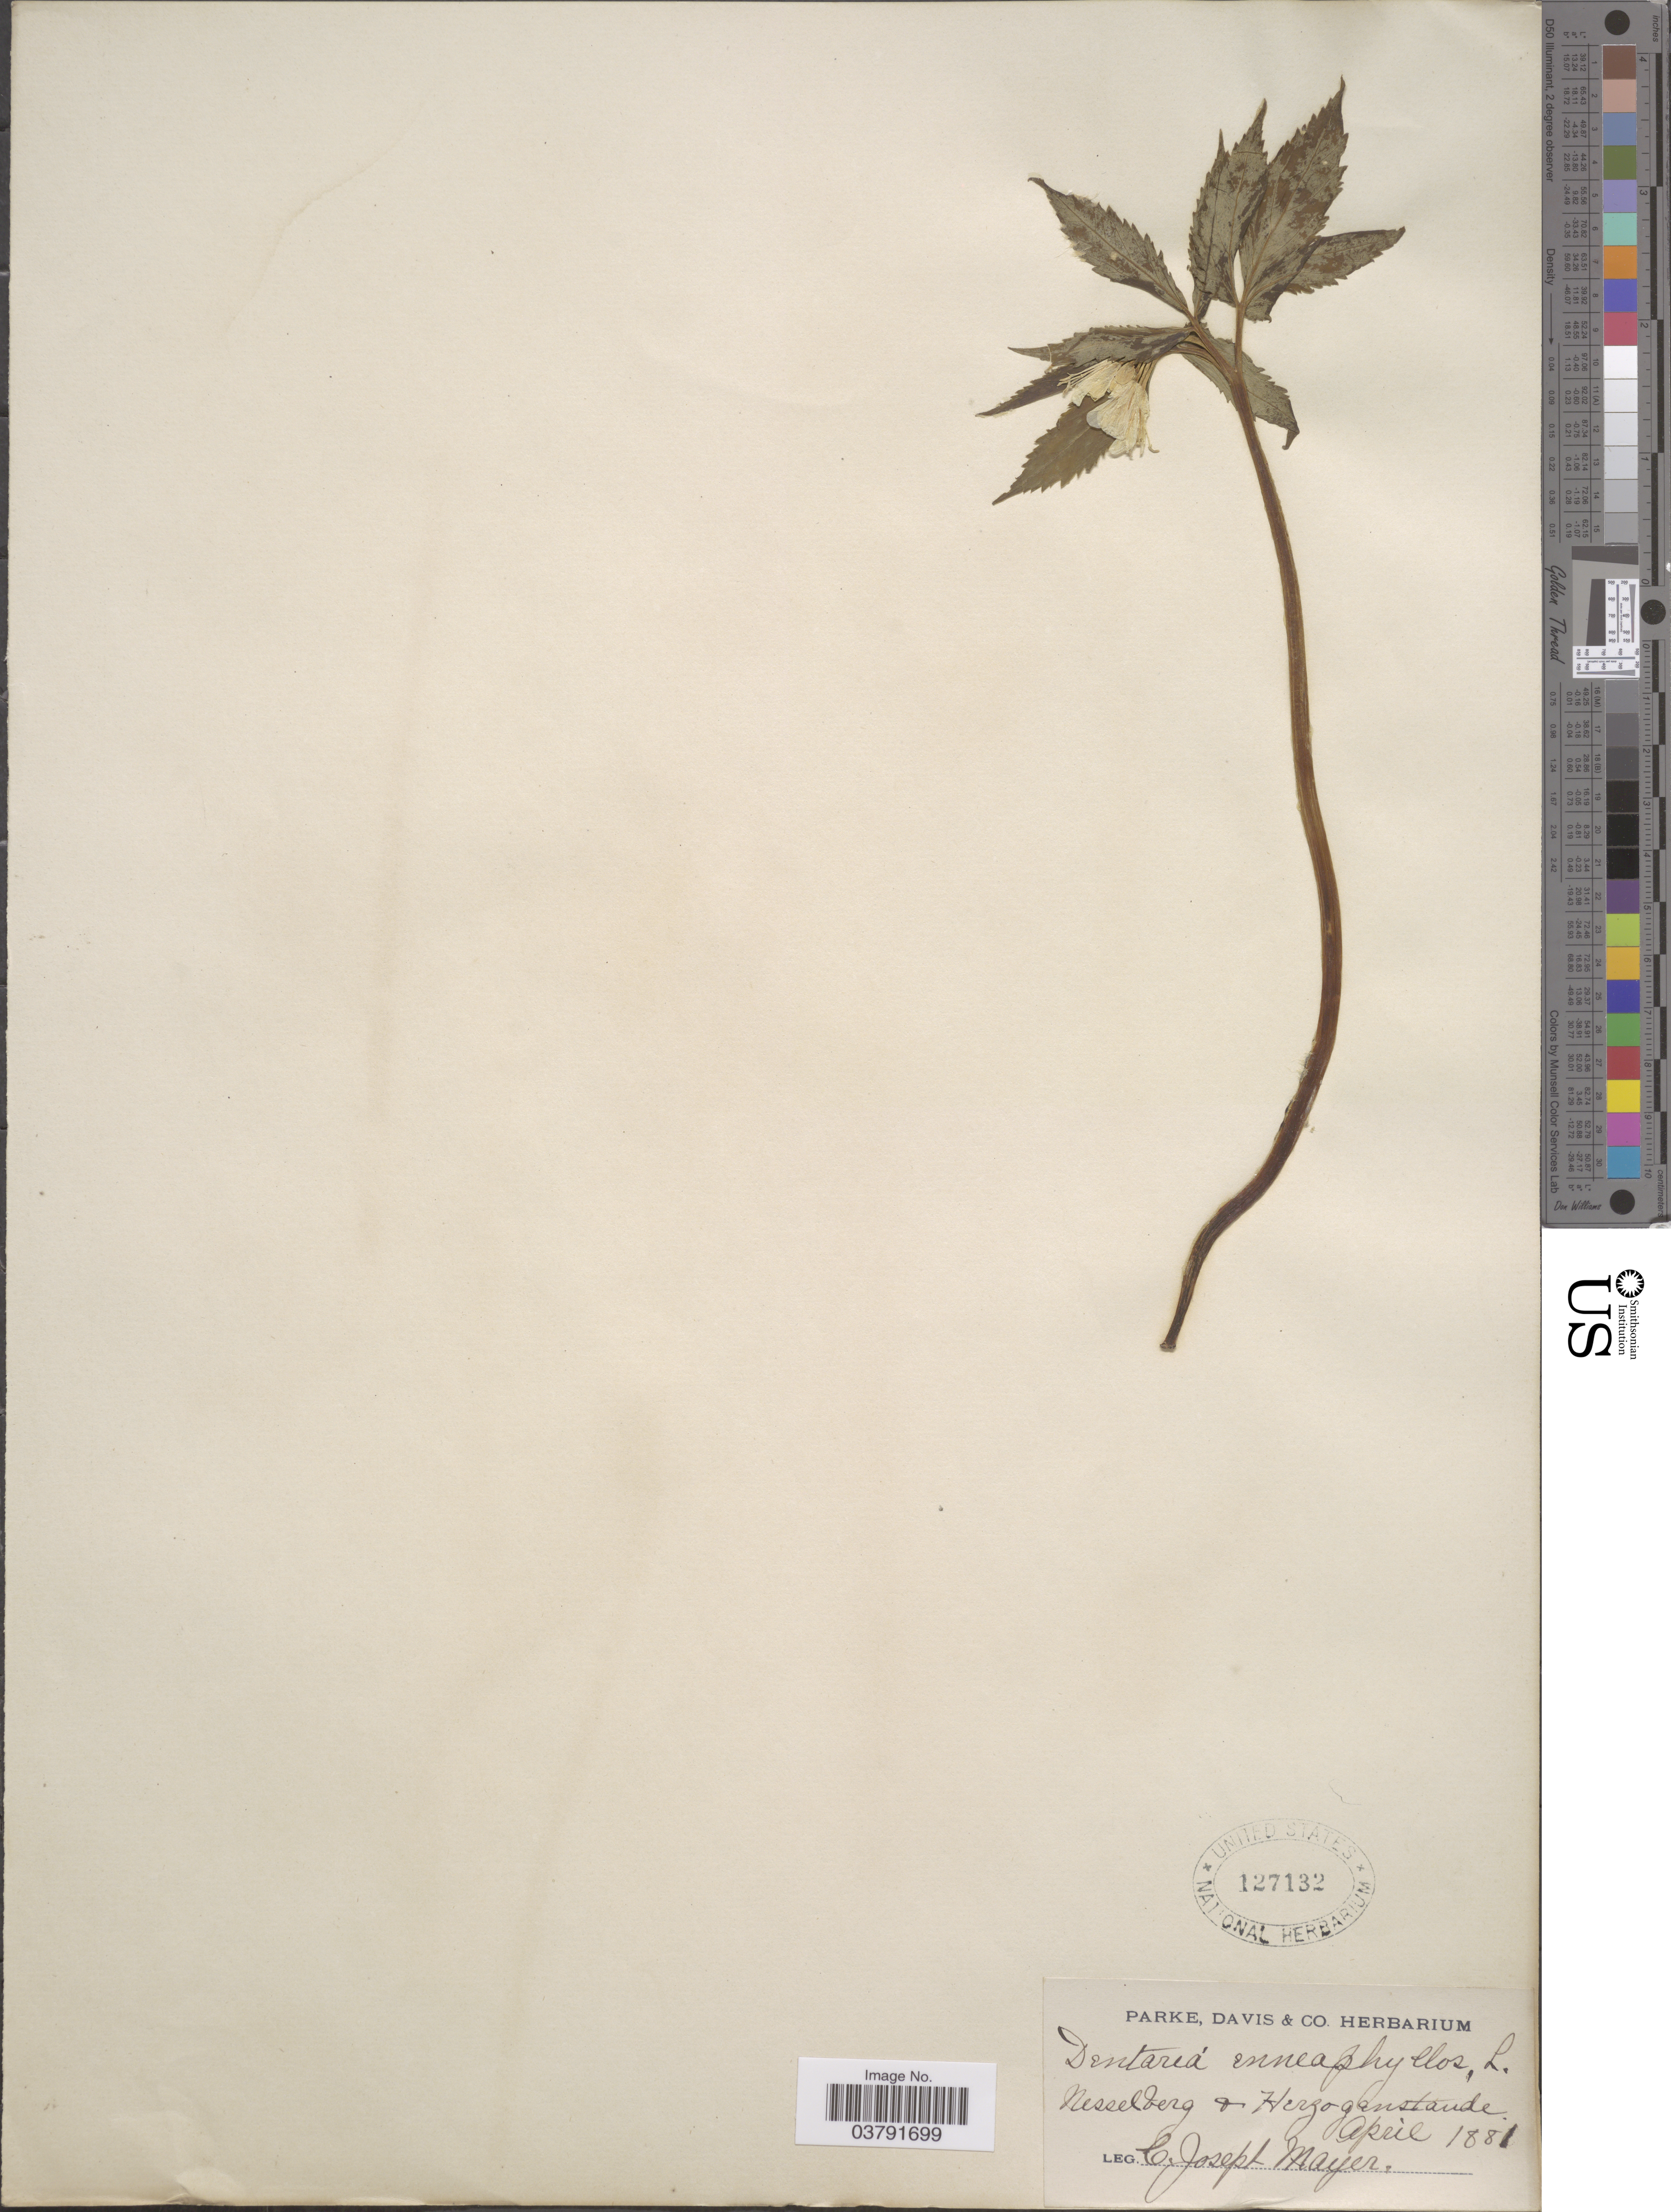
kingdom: Plantae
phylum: Tracheophyta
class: Magnoliopsida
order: Brassicales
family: Brassicaceae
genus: Dentaria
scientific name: Dentaria enneaphyllos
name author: L.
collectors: C. Mayer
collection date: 1881-04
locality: Nesselberg & Herzoganstaude [interpreted].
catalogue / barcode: US 127132